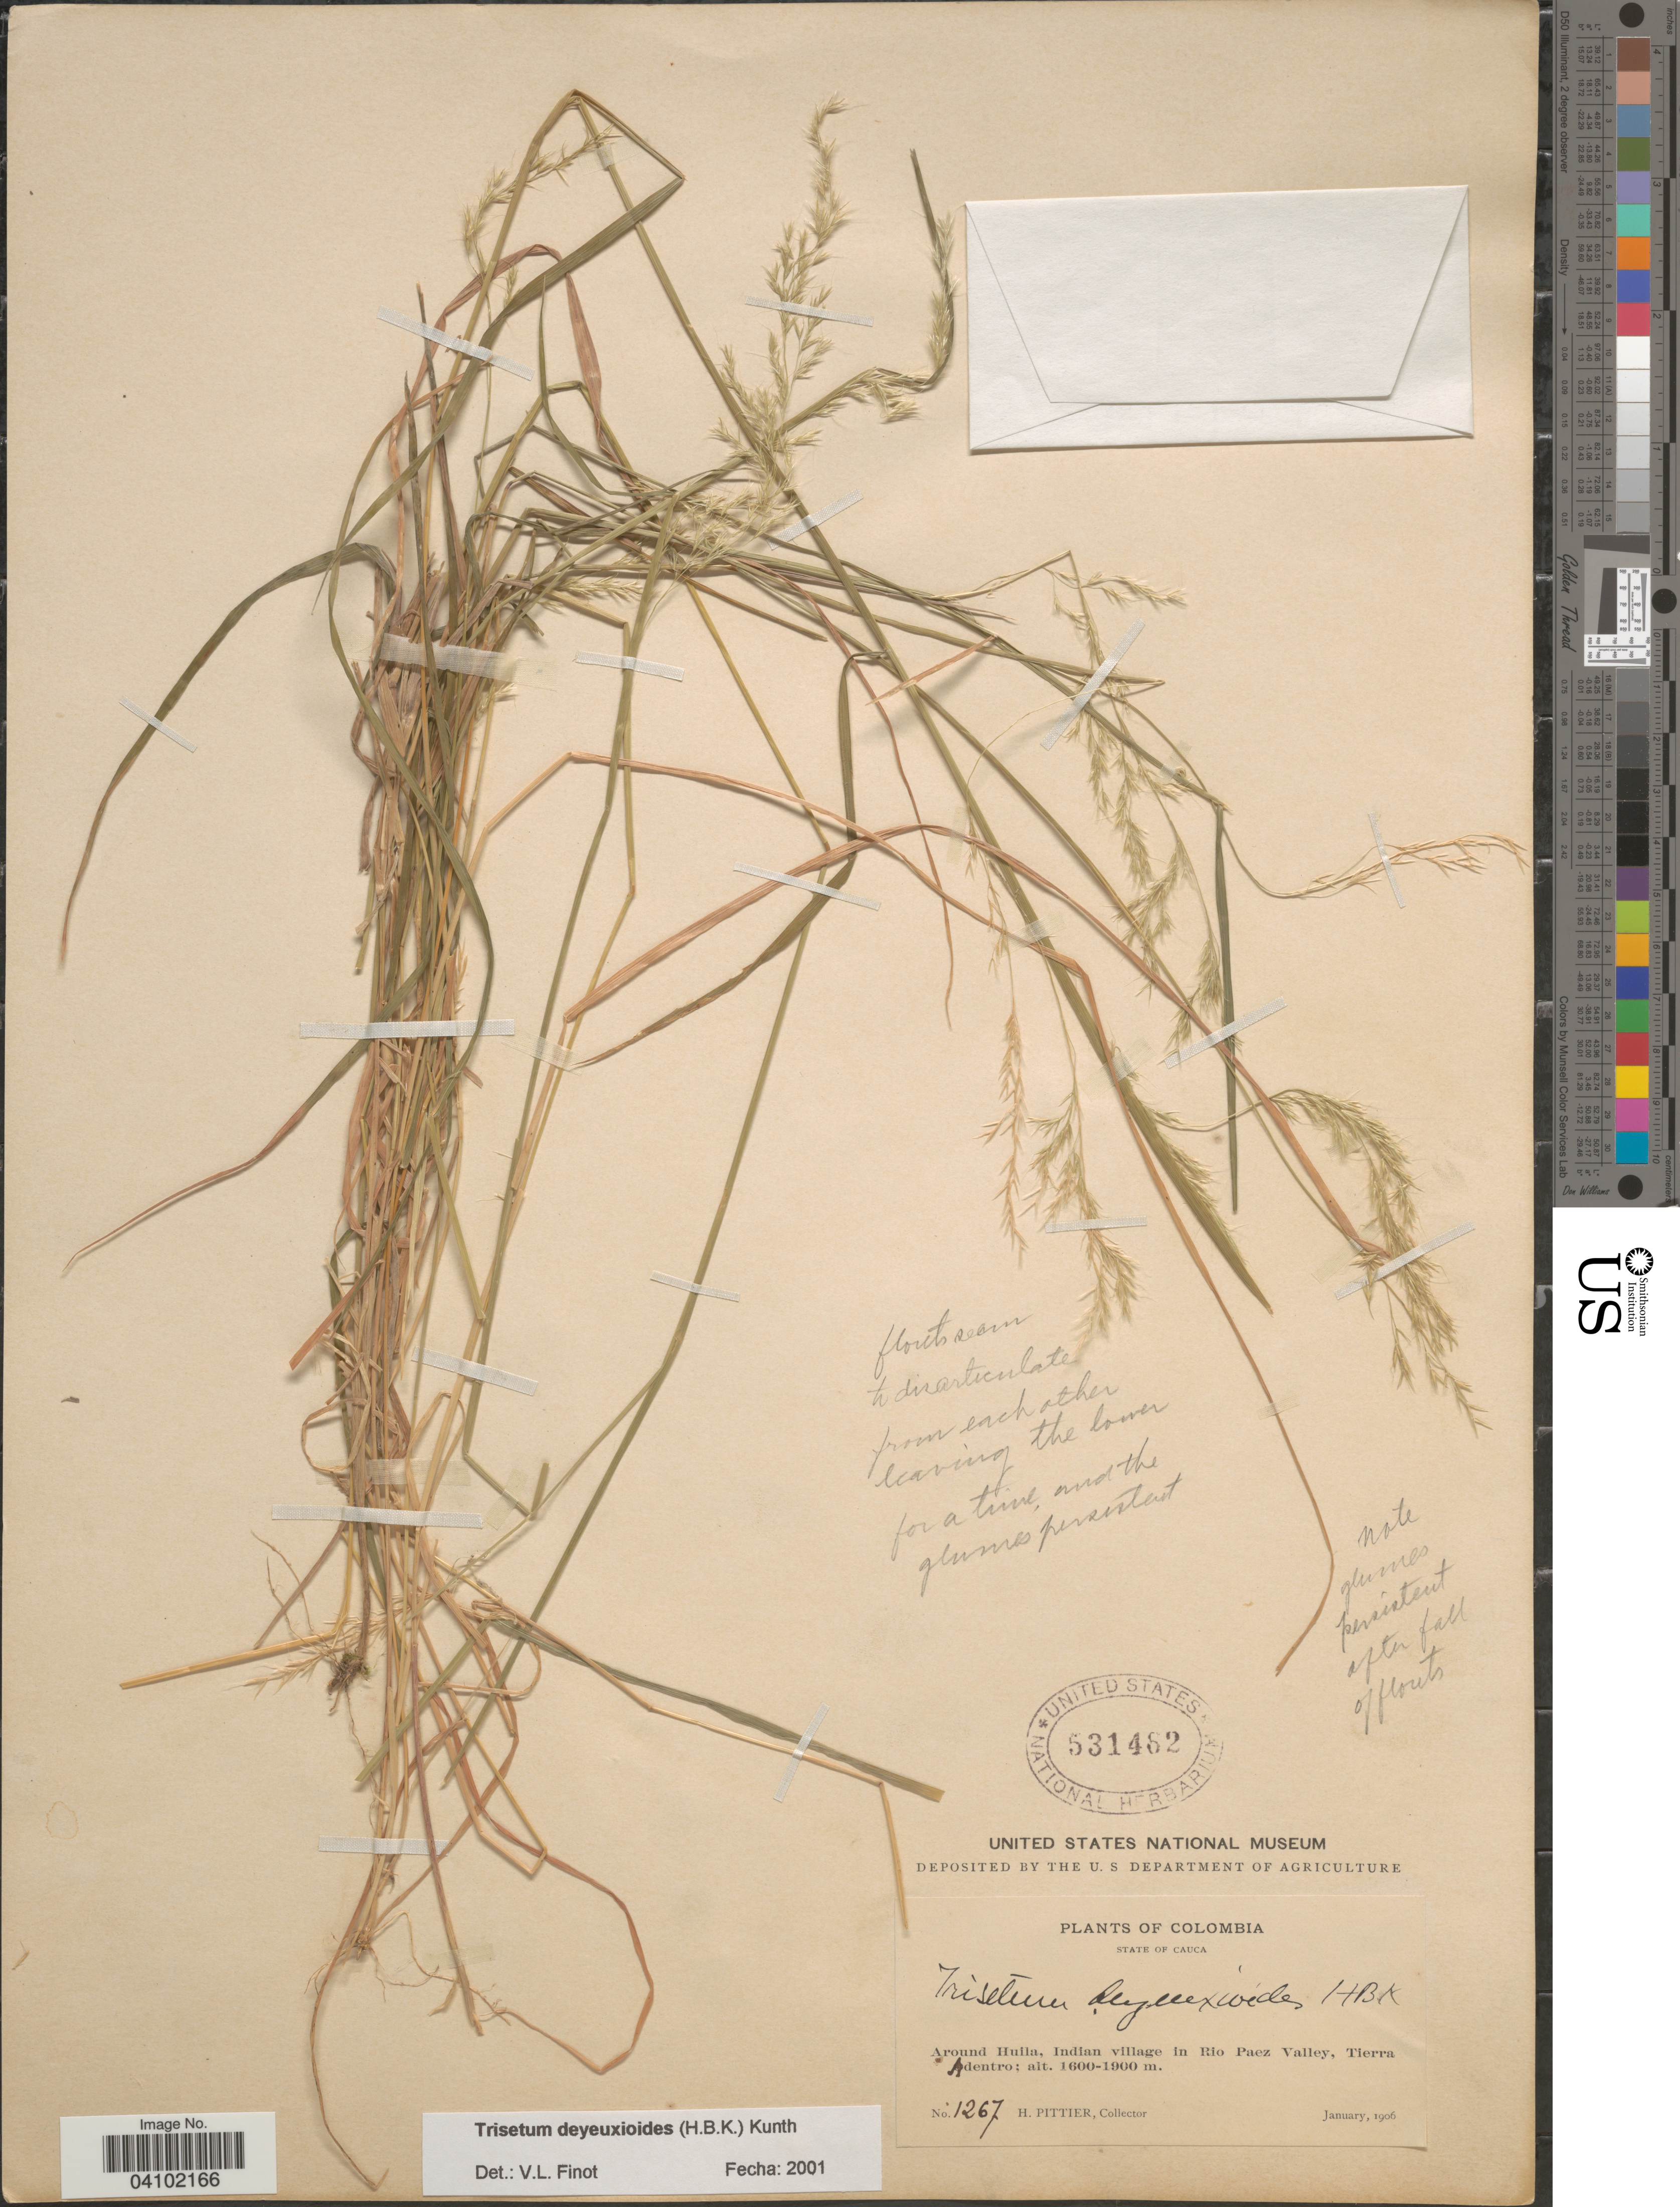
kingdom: Plantae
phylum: Tracheophyta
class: Liliopsida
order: Poales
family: Poaceae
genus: Peyritschia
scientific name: Peyritschia deyeuxioides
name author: (Kunth) Finot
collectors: H. F. Pittier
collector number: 1267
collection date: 1906-01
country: Colombia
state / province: Cauca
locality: Around Huila, Indian village in Rio Paez Valley, Tierra Adentro.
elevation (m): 1600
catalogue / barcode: US 531482